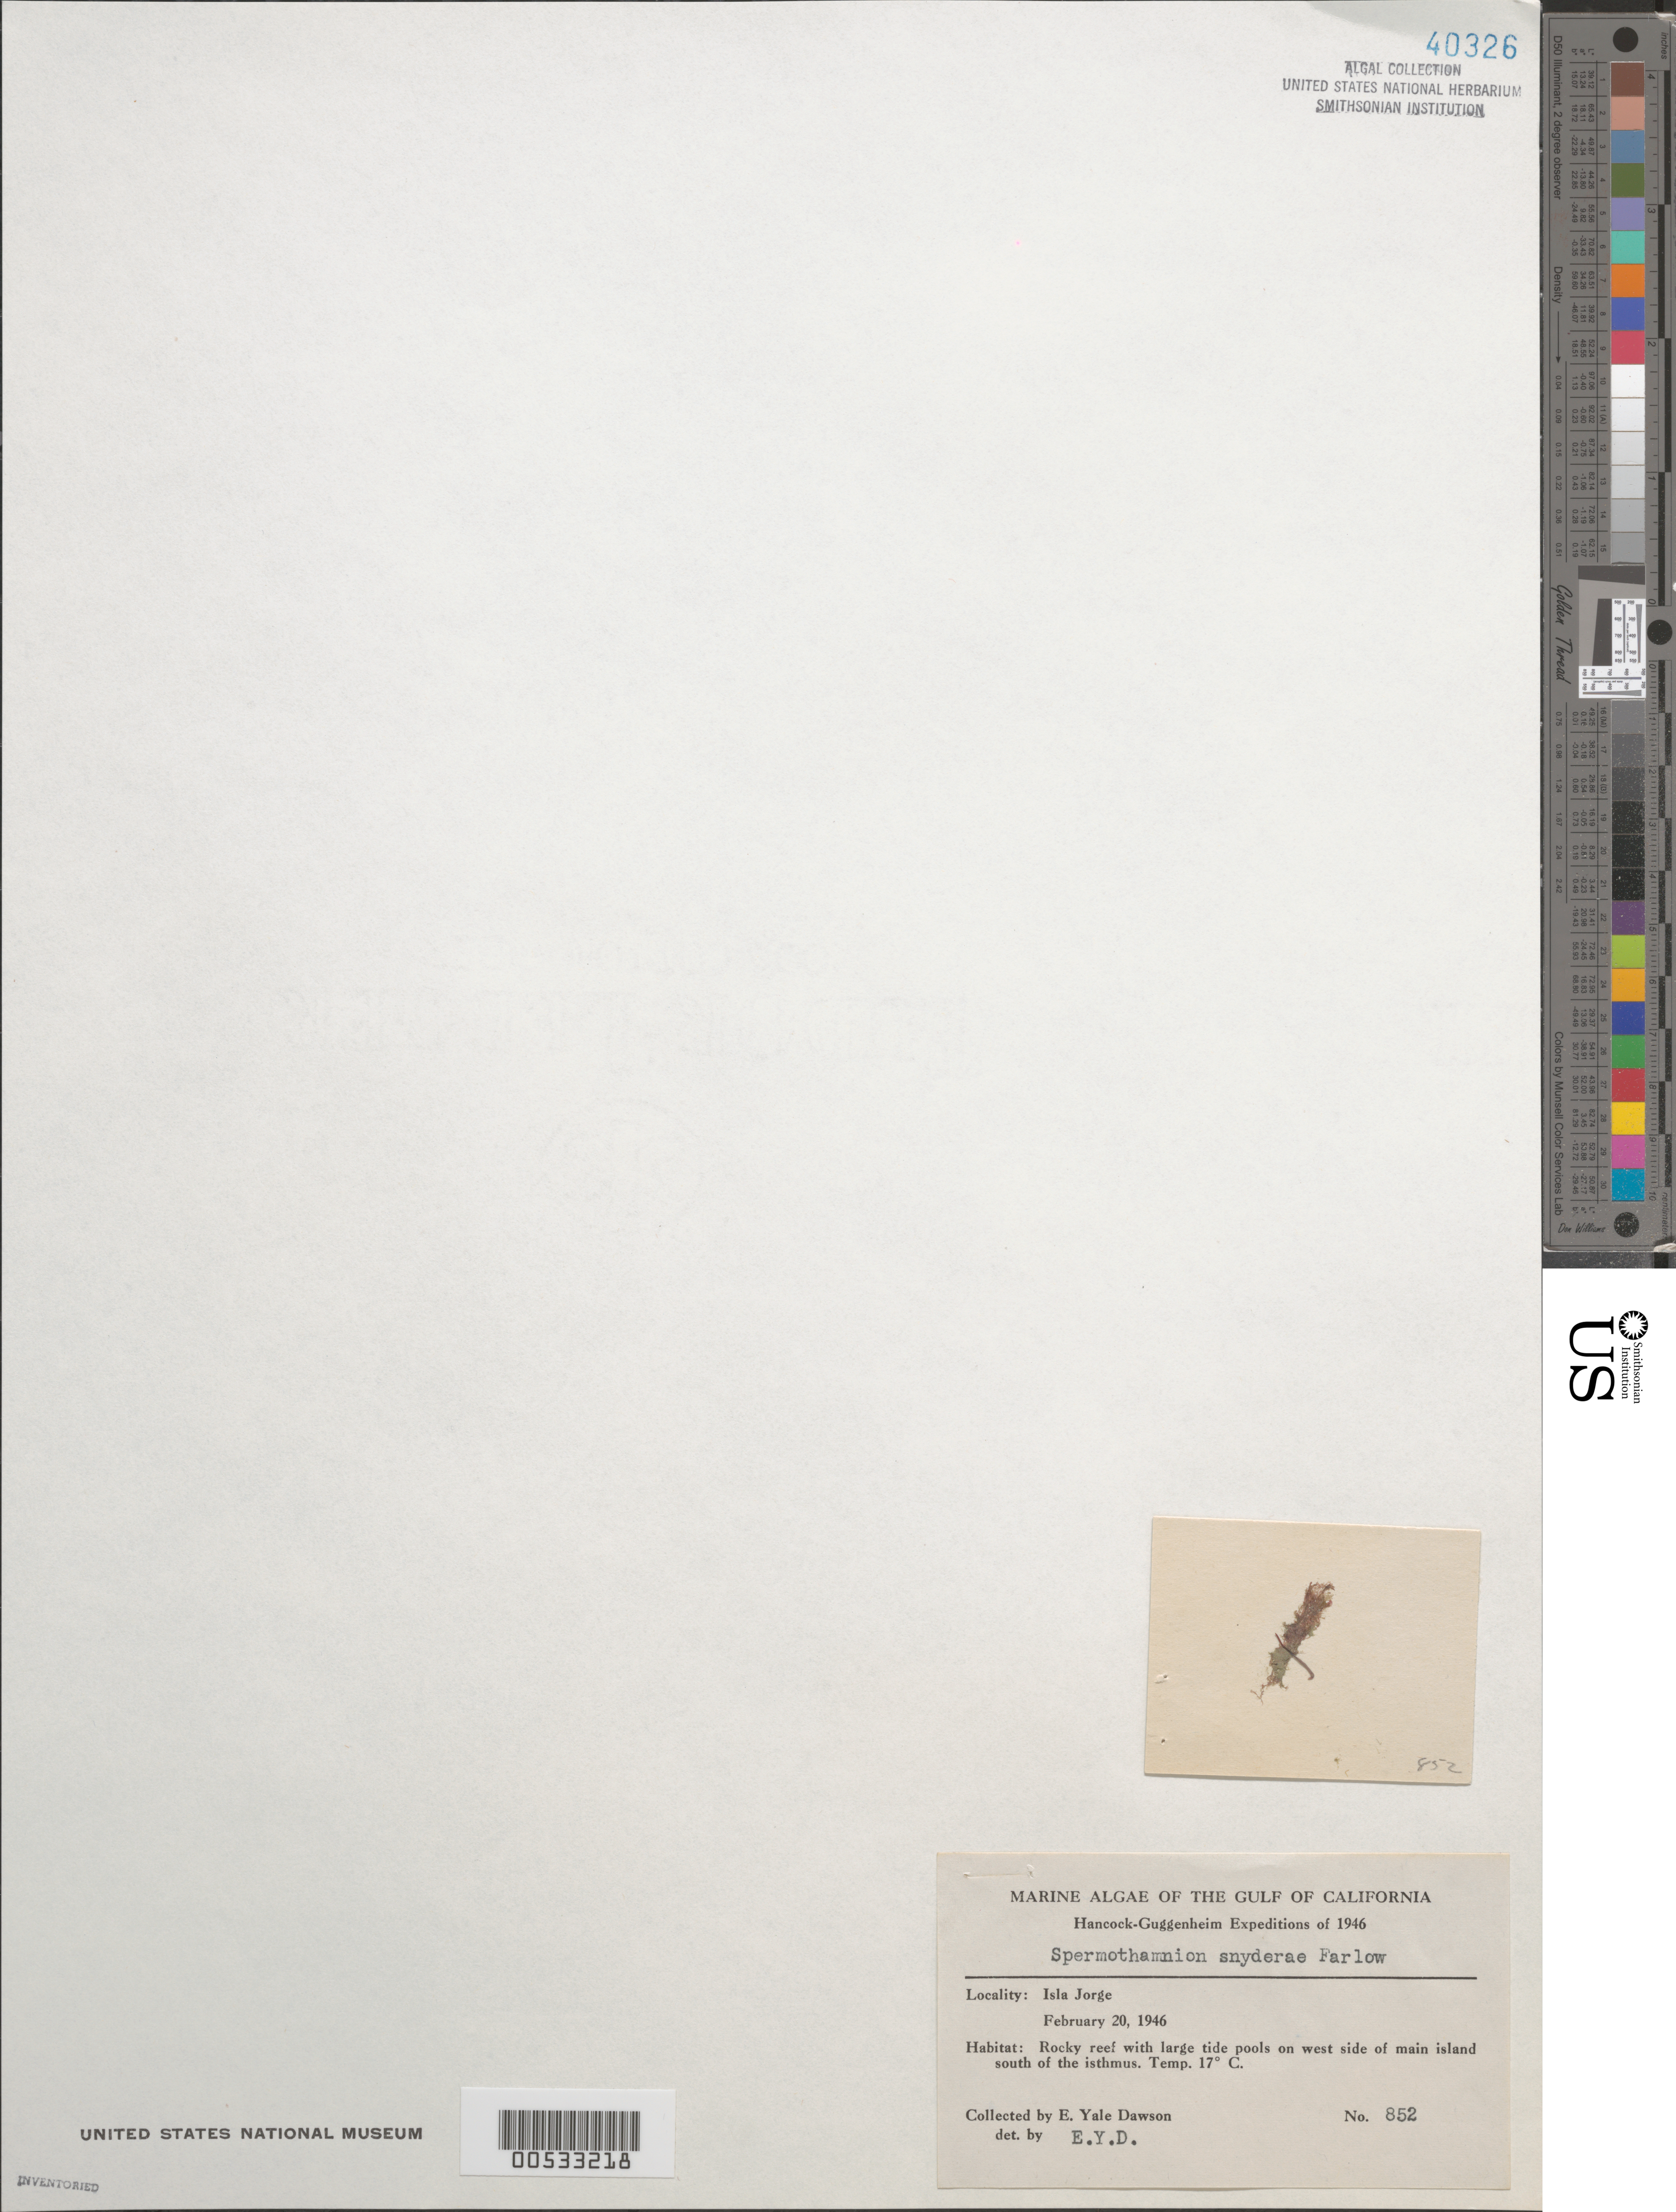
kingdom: Plantae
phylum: Rhodophyta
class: Florideophyceae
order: Ceramiales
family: Wrangeliaceae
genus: Tiffaniella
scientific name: Tiffaniella snyderae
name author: (Farl.) I.A. Abbott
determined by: Algae name updating Project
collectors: E. Y. Dawson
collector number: EYD 852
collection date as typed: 20 Feb 1946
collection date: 1946-02-20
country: Mexico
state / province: Sonora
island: Isla Jorge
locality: West part of island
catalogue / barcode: US 40326